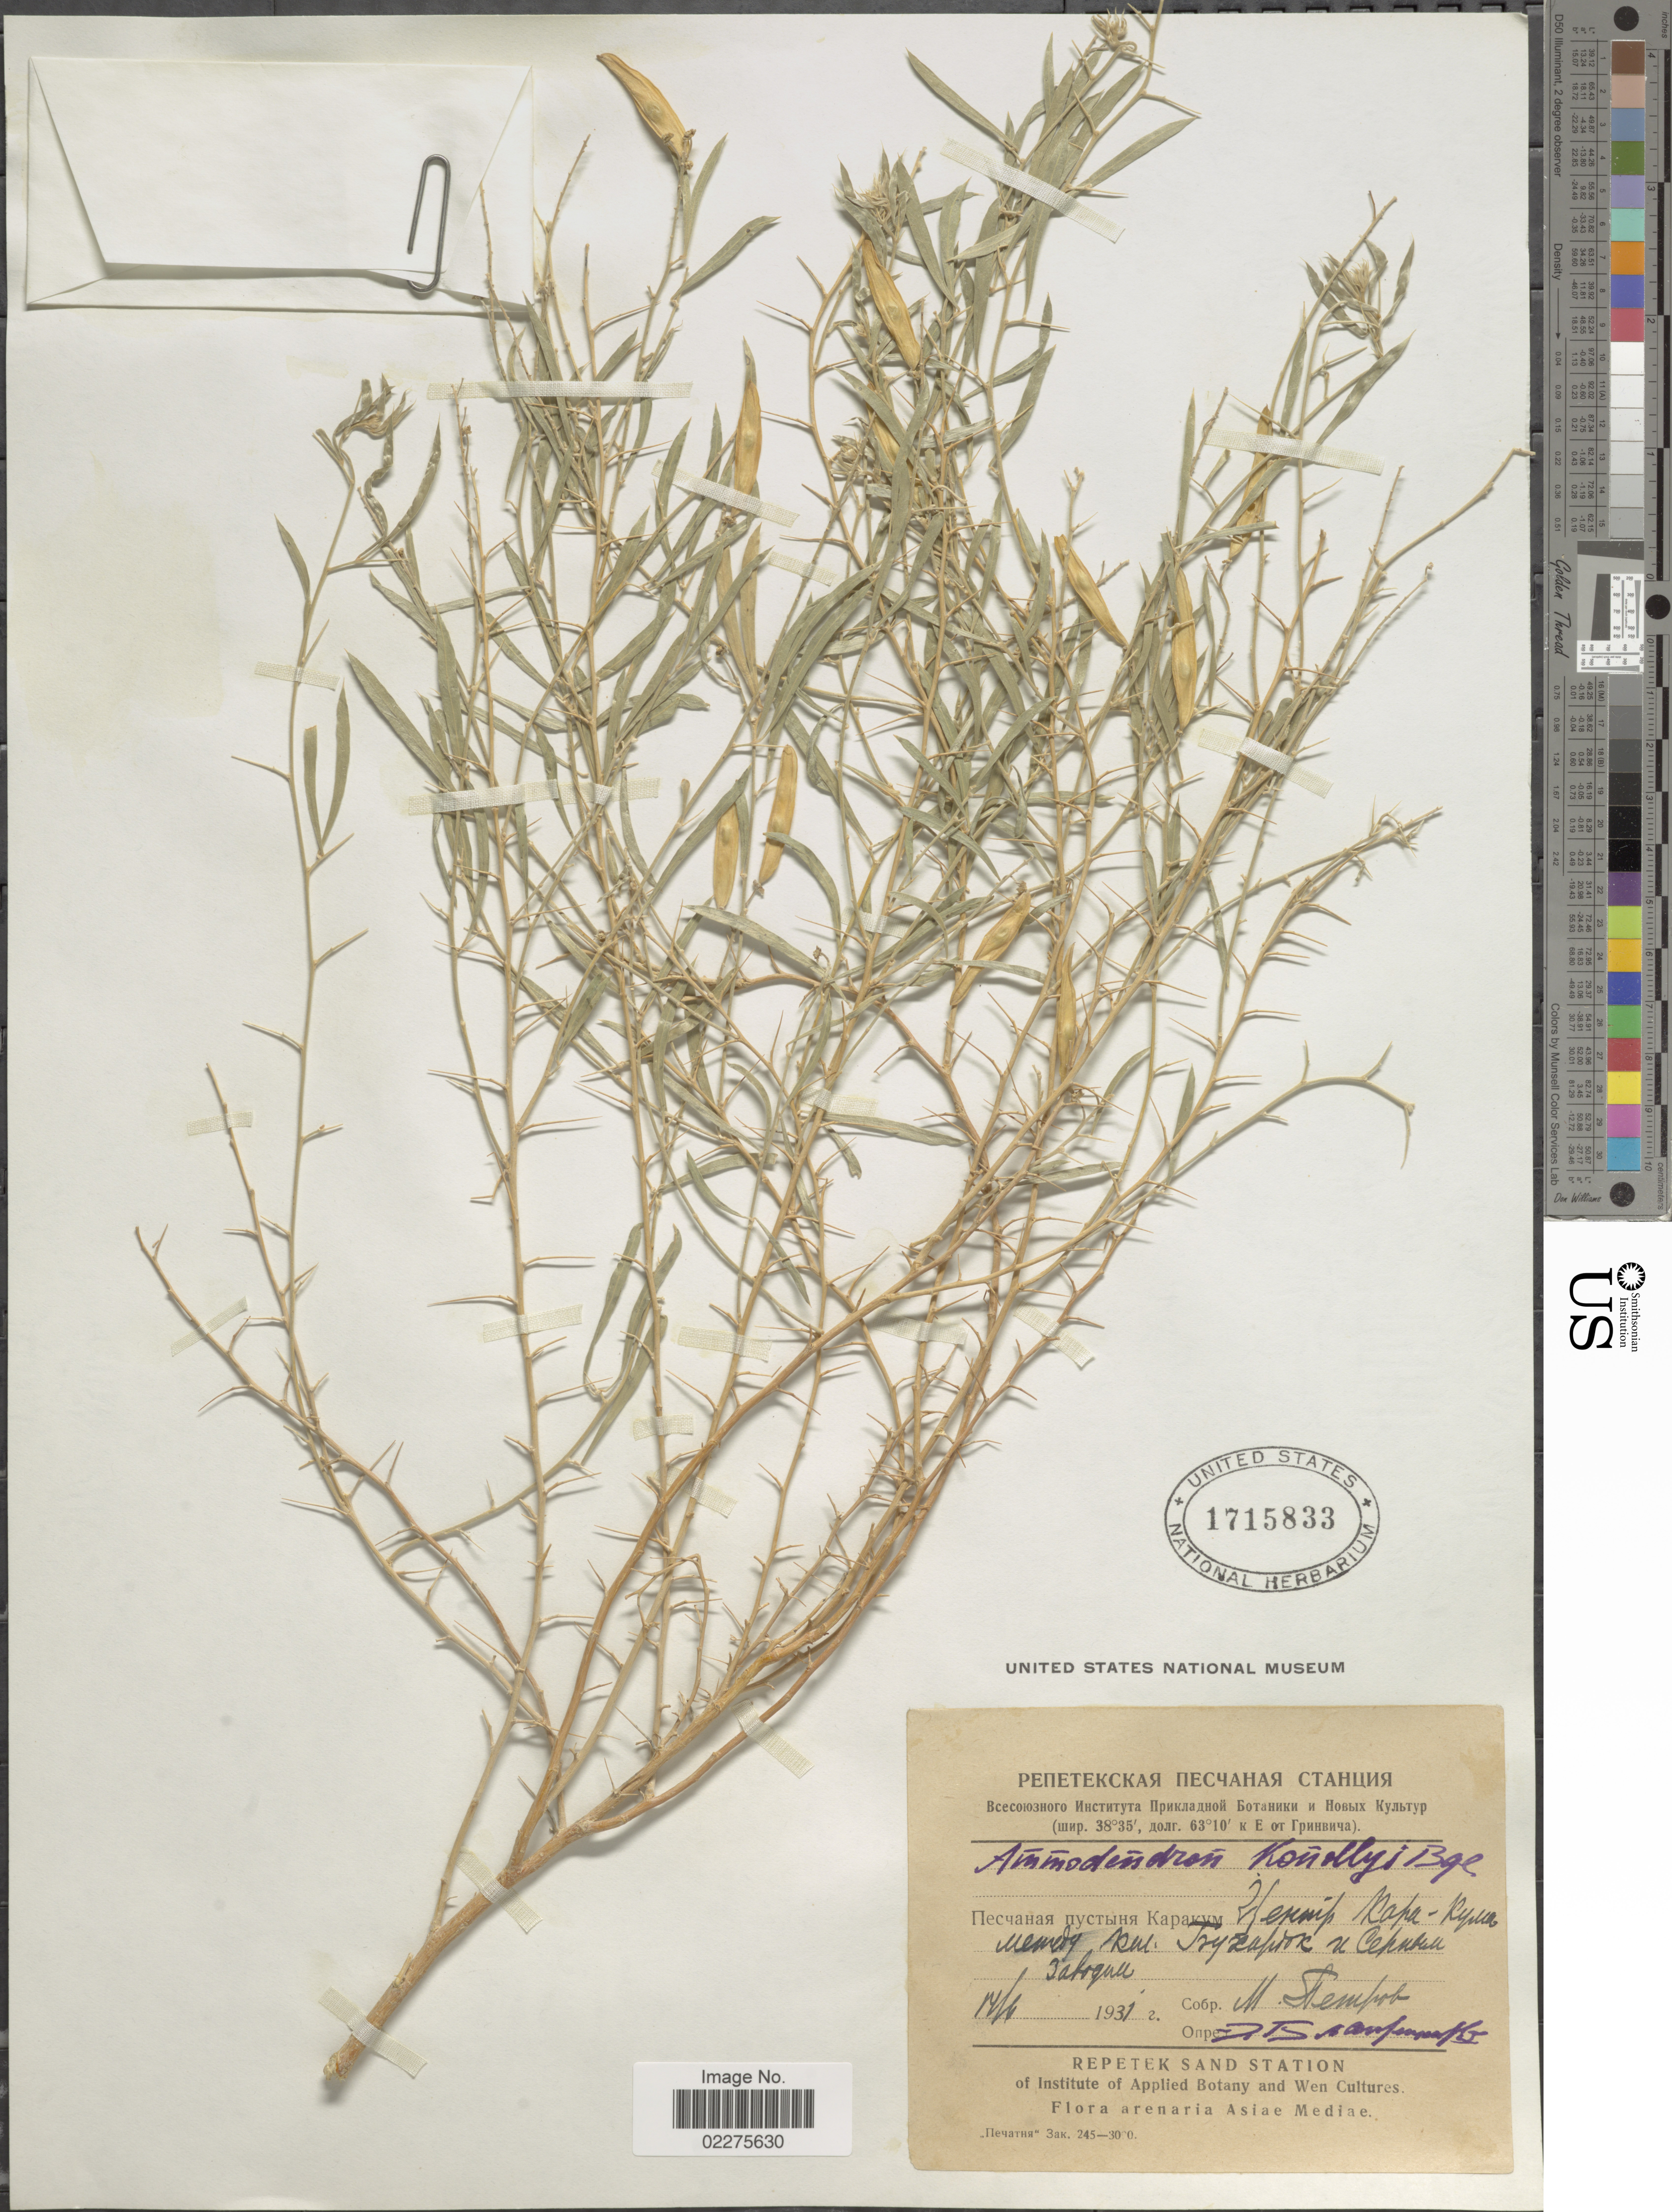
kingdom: Plantae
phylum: Tracheophyta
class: Magnoliopsida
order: Fabales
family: Fabaceae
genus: Ammodendron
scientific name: Ammodendron conollyi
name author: Bunge ex Boiss.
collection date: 1931-06-17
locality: Asiae Mediae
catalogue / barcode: US 1715833